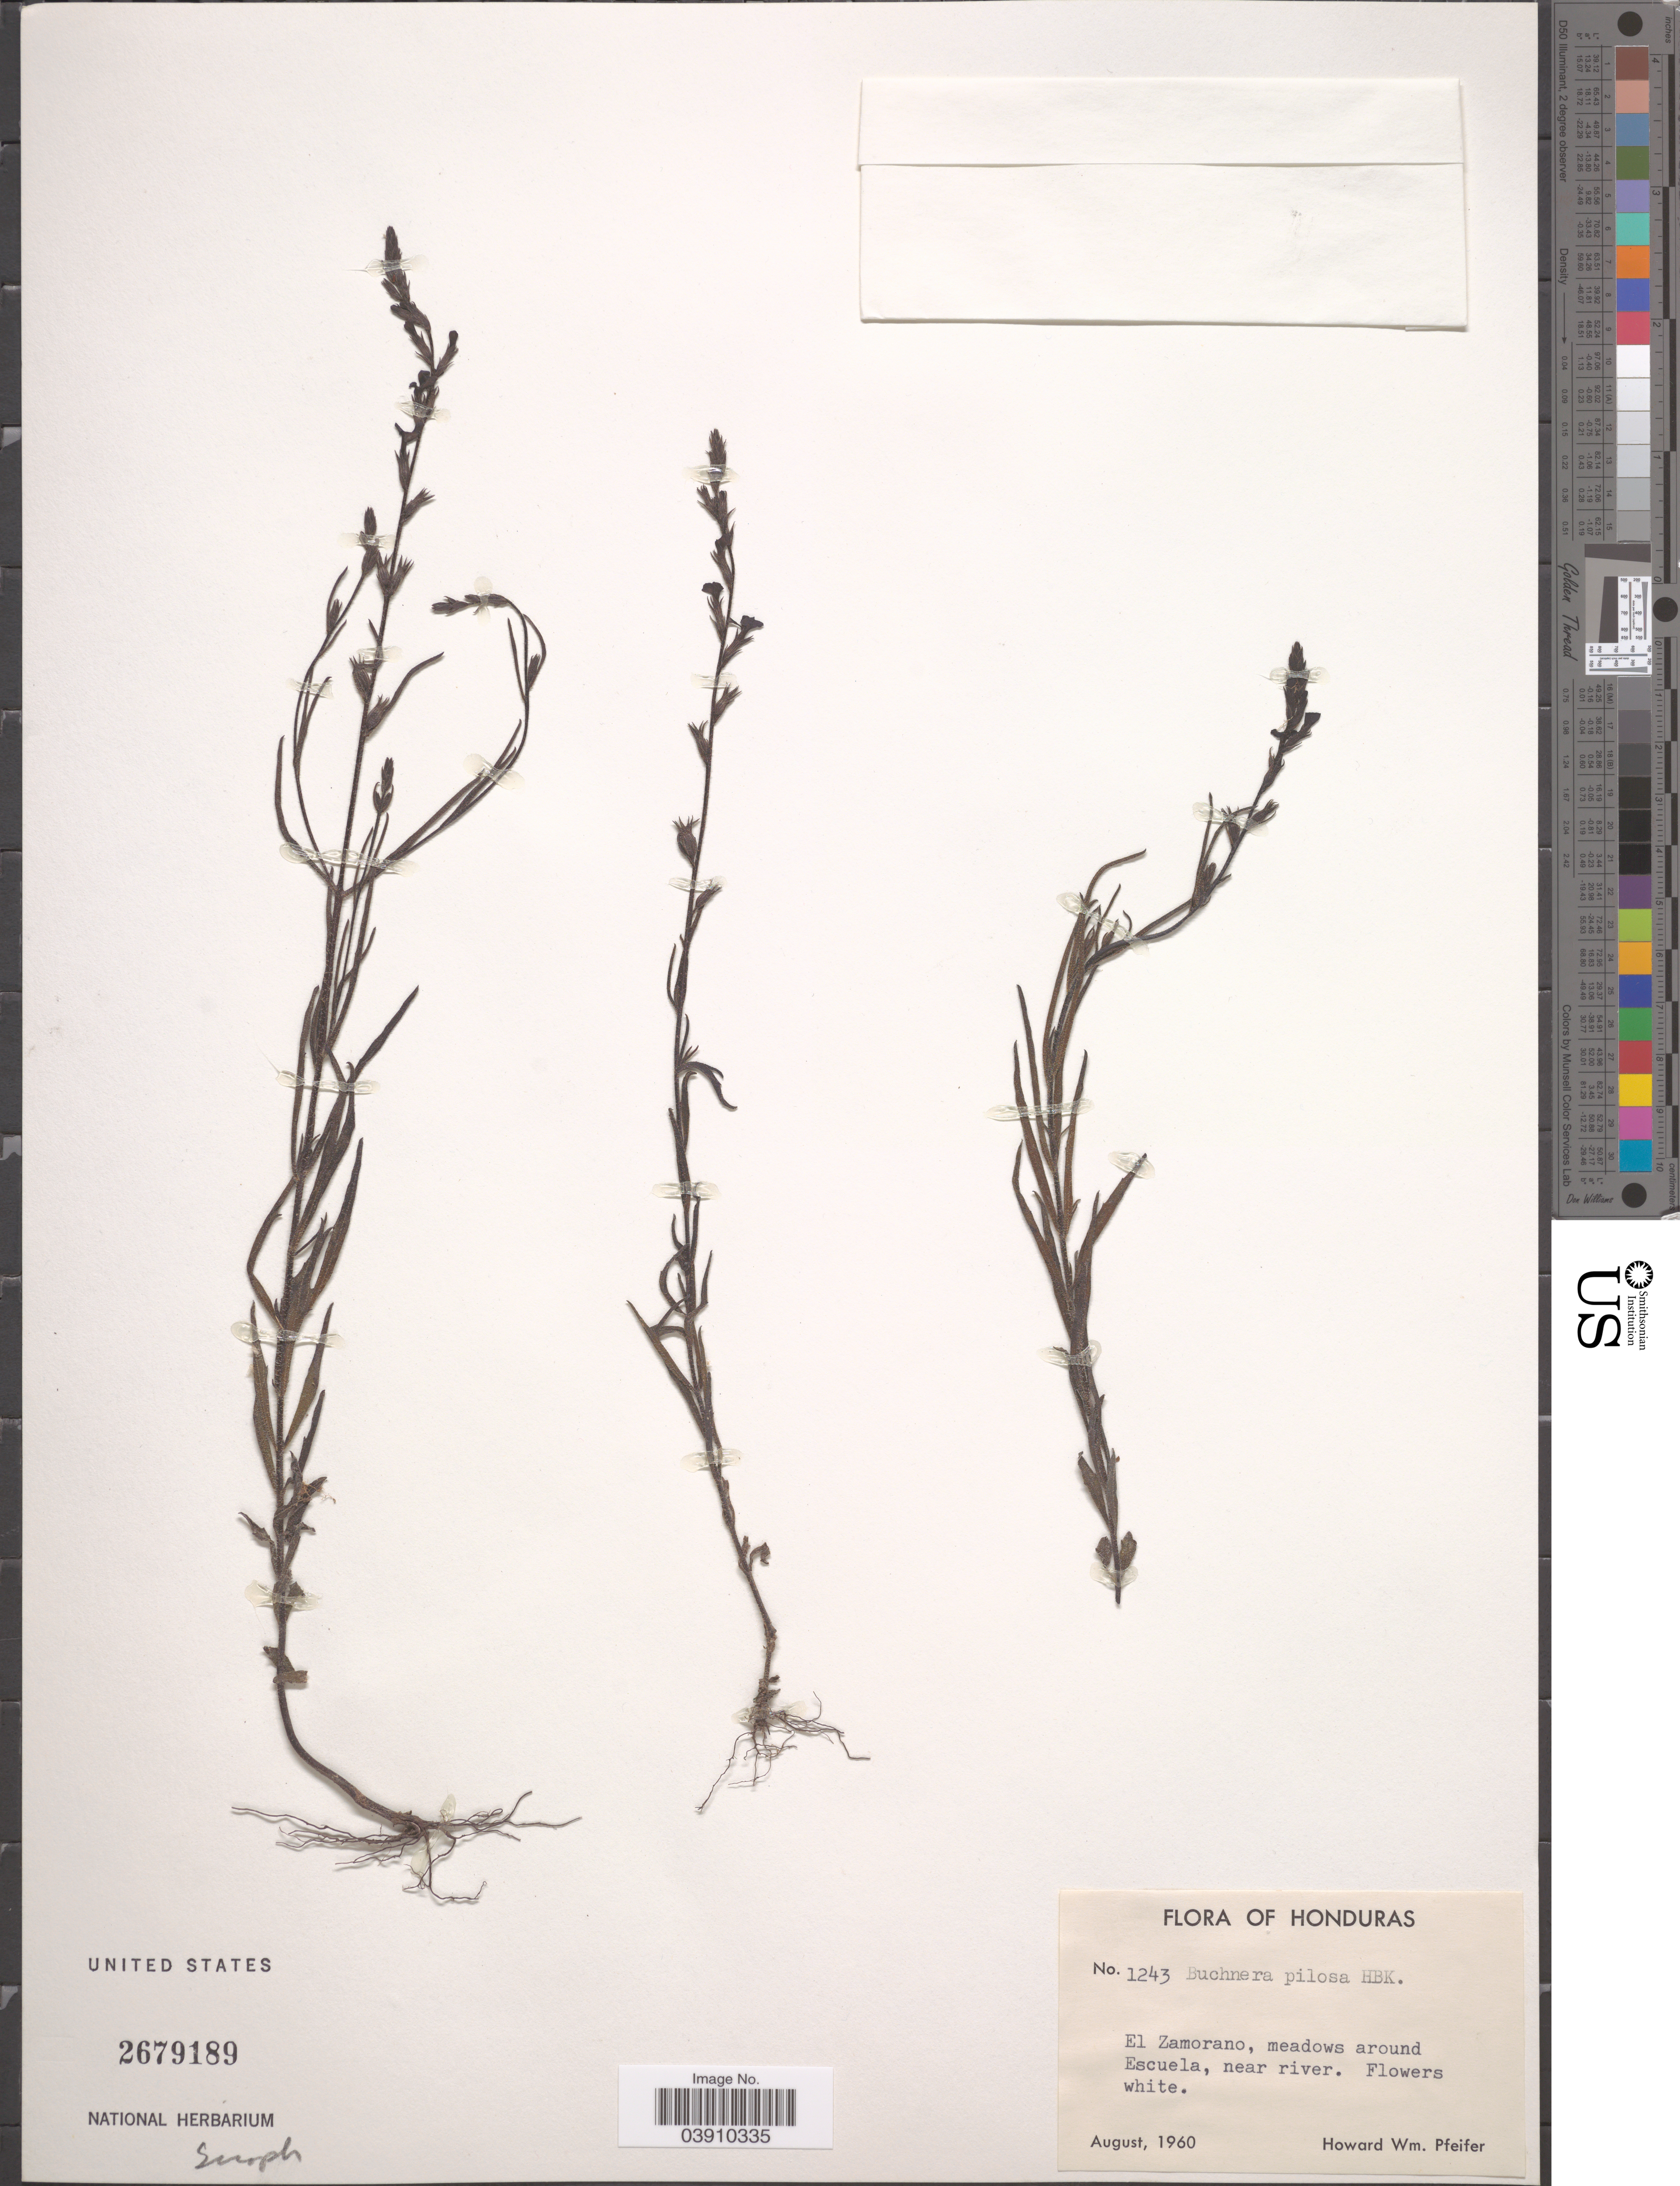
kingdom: Plantae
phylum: Tracheophyta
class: Magnoliopsida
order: Lamiales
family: Orobanchaceae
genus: Buchnera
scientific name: Buchnera pusilla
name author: Kunth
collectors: H. W. Pfeifer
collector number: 1243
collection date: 1960-08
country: Honduras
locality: El Zamorano, meadows around Escuela, near river.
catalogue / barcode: US 2679189